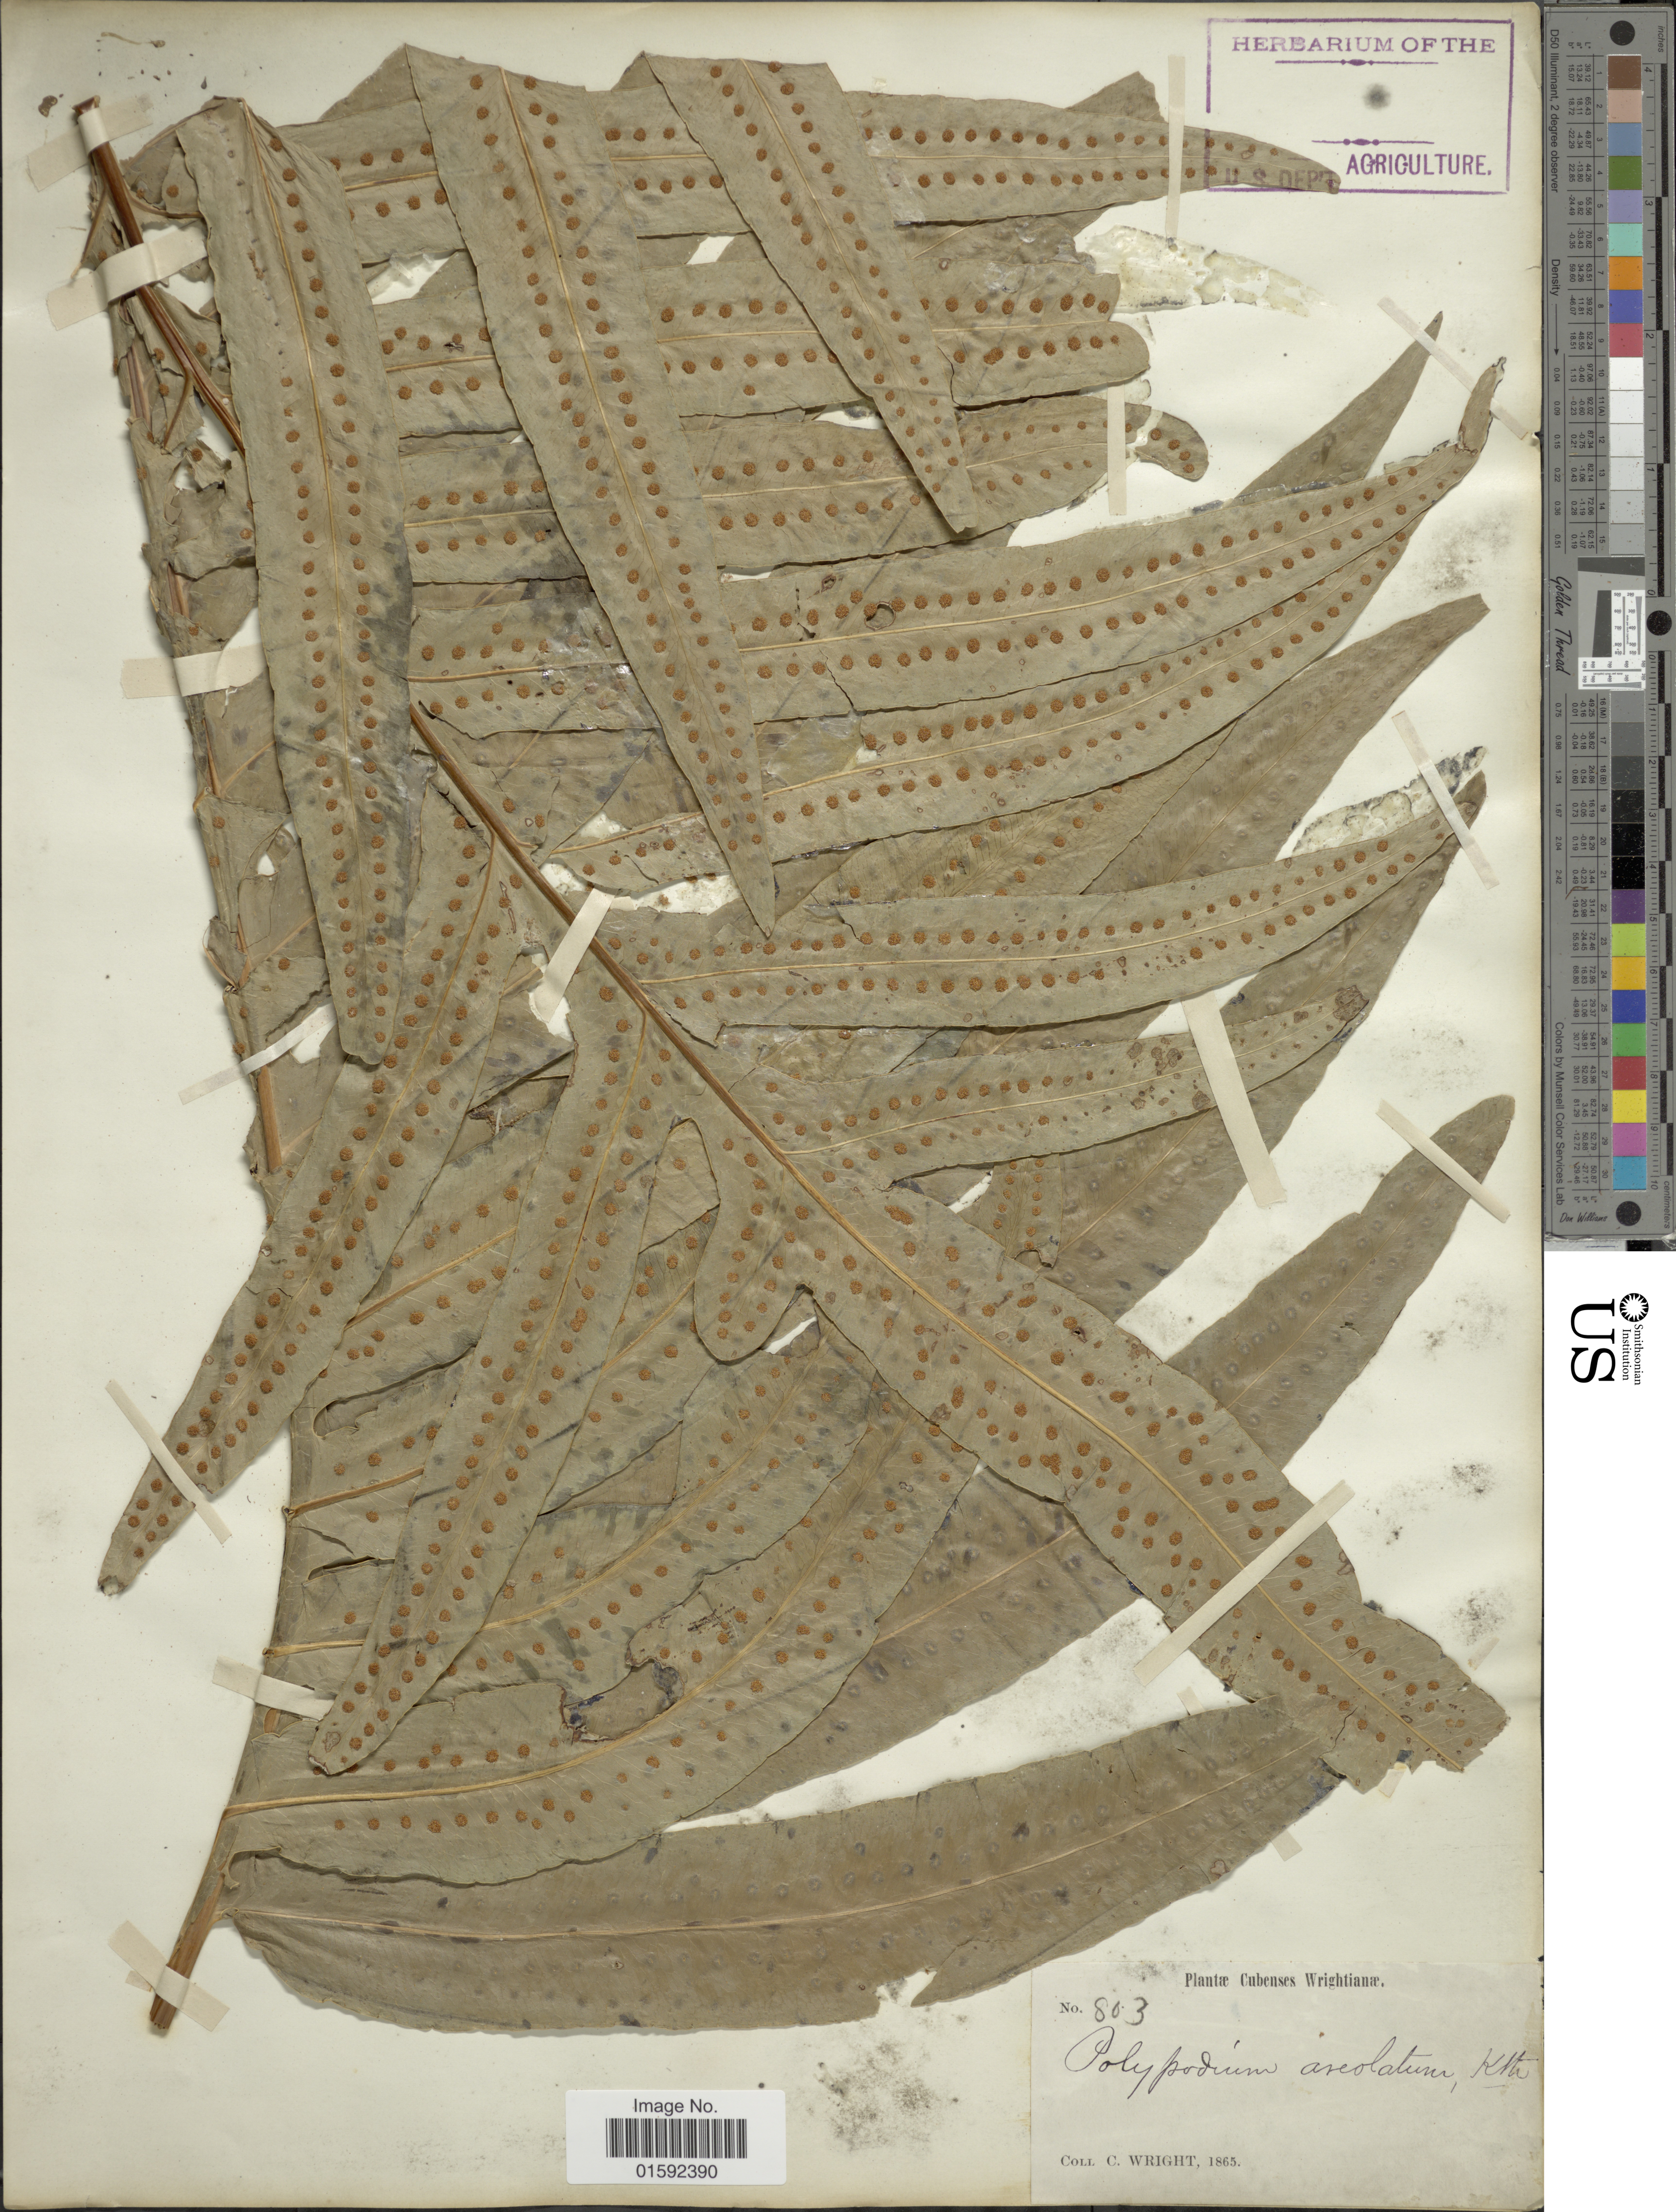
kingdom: Plantae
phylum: Tracheophyta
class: Polypodiopsida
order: Polypodiales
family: Polypodiaceae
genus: Phlebodium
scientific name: Phlebodium aureum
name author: (L.) J. Sm.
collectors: C. Wright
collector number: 803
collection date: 1865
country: Cuba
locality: Cubenses.